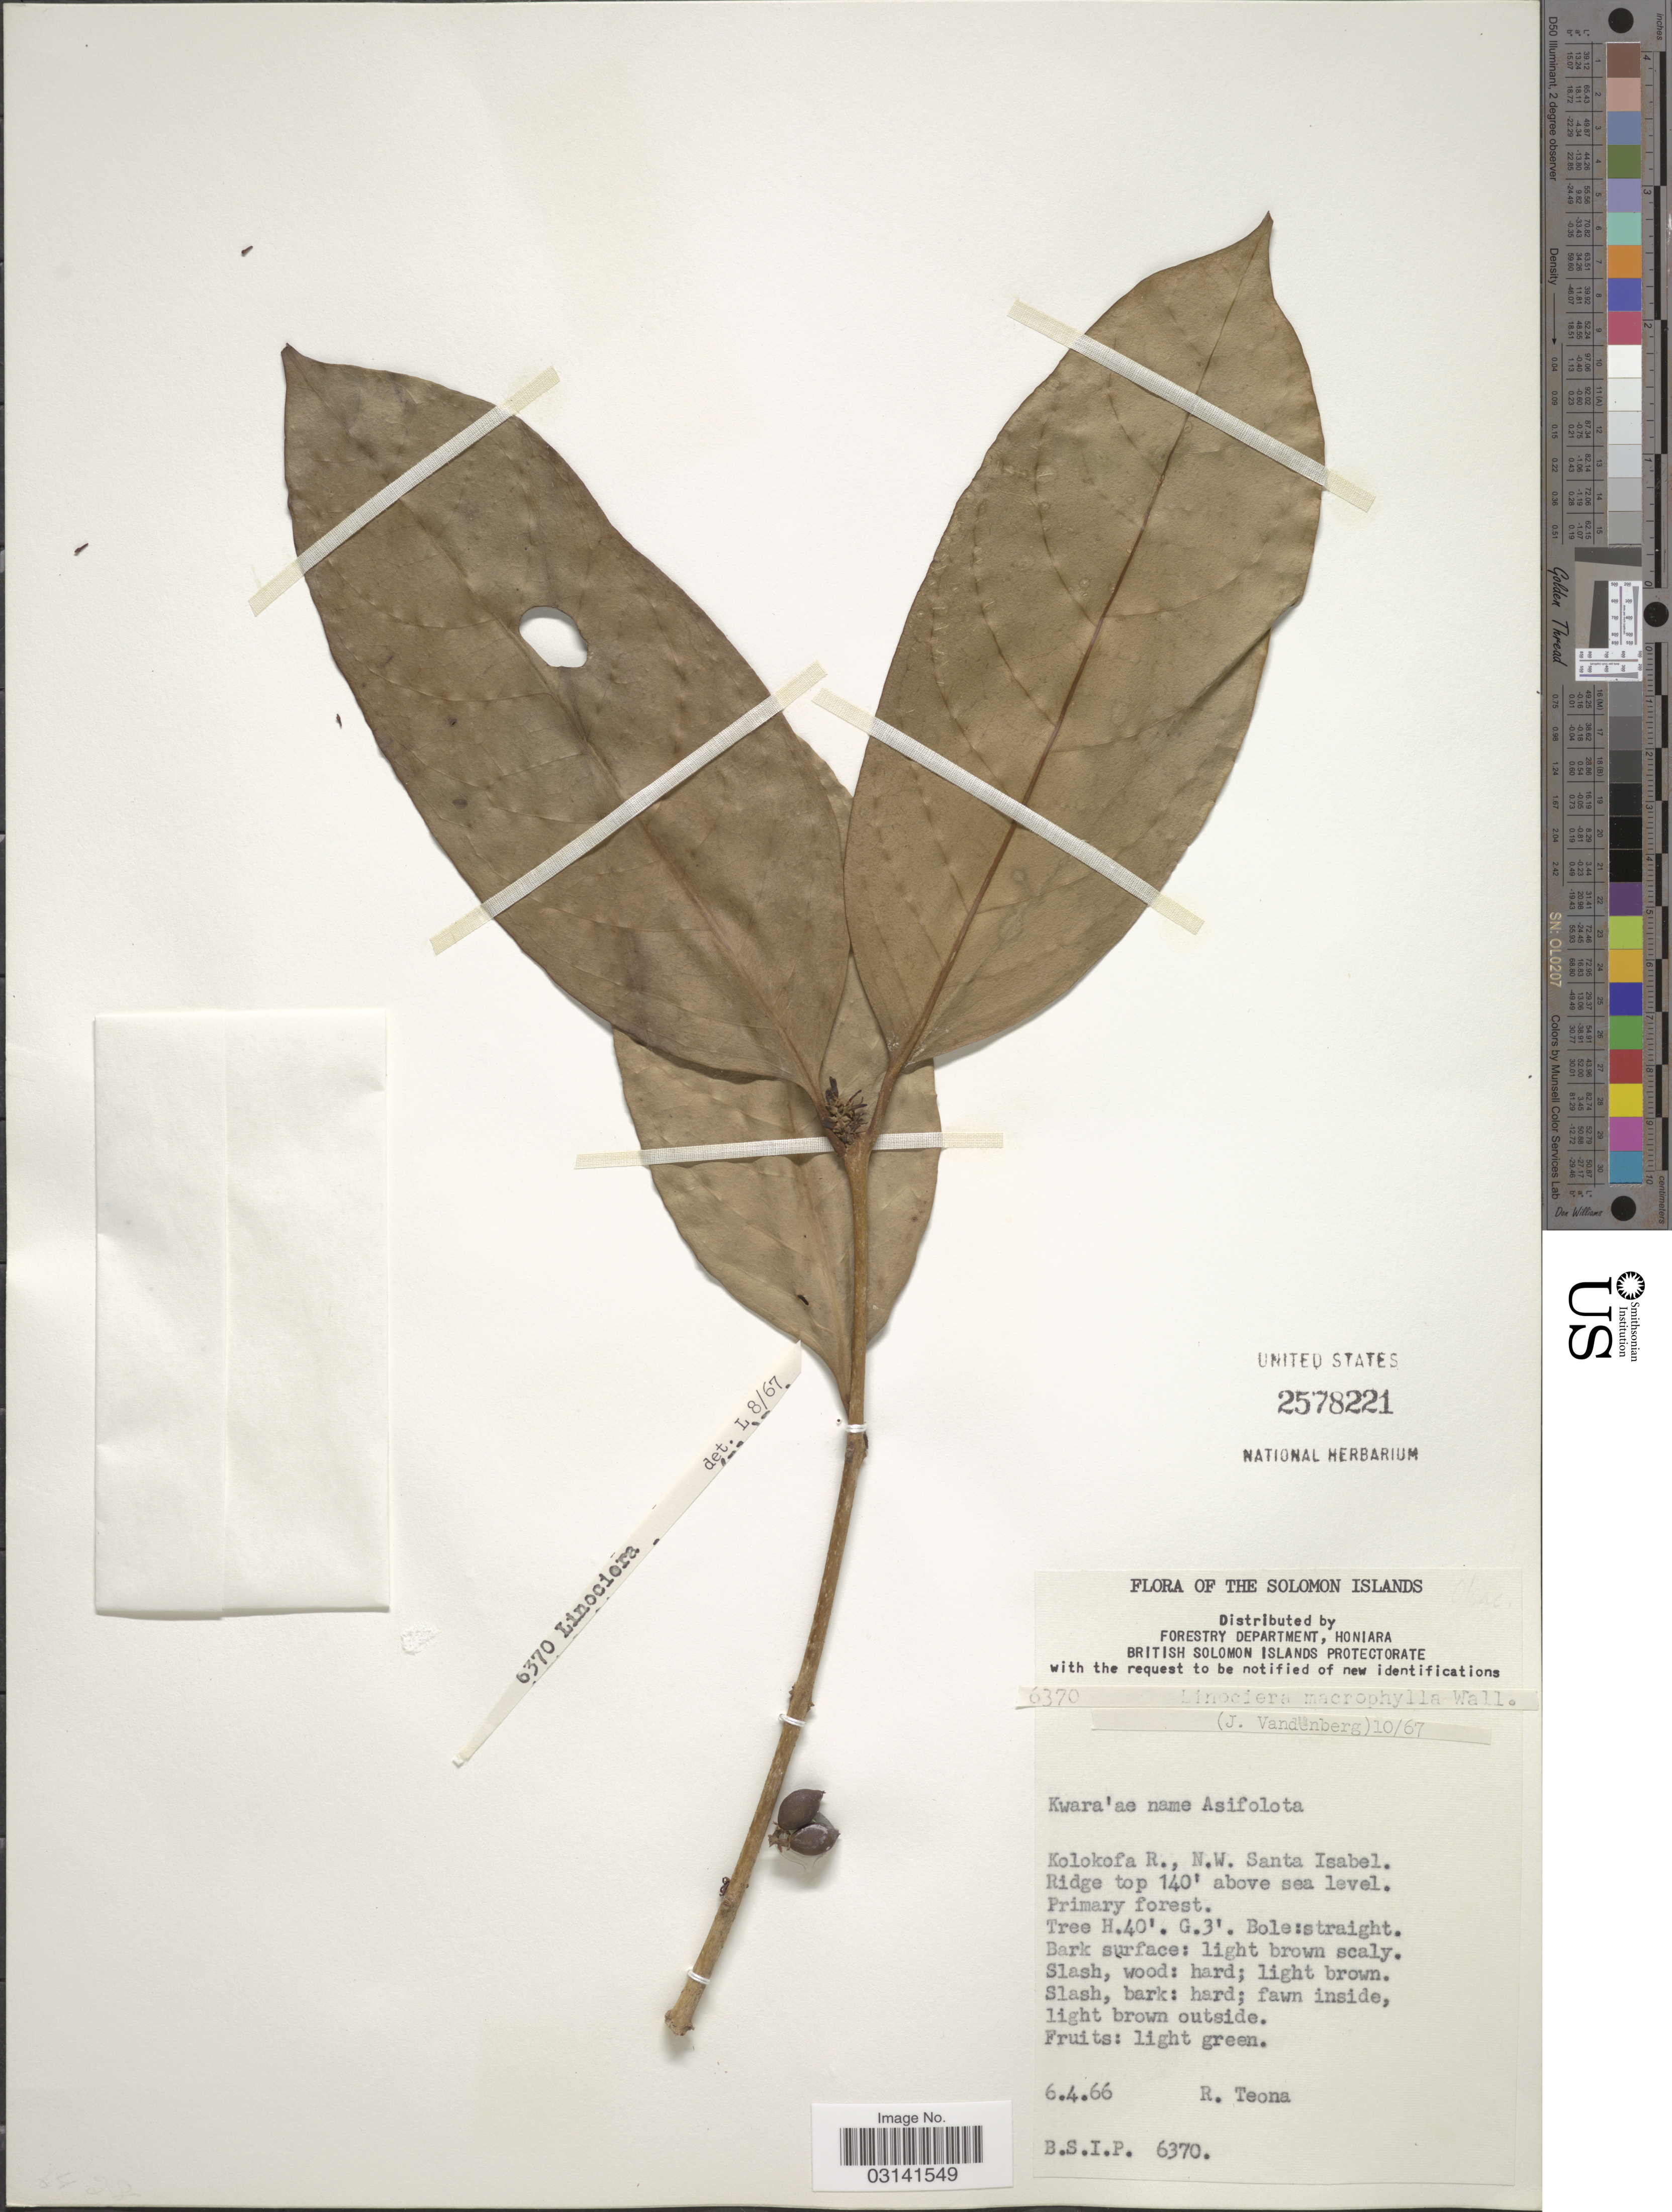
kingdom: Plantae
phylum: Tracheophyta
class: Magnoliopsida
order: Lamiales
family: Oleaceae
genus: Chionanthus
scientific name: Chionanthus rostratus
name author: (Teijsm. & Binn.) Miq.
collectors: R. Teona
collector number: B.S.I.P. 6370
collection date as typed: Transcribed d/m/y: 6/4/66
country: Solomon Islands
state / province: Solomon Islands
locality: The Solomon Islands. Kolokofa R., N.W. Santa Isabel,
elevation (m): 43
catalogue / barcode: US 2578221